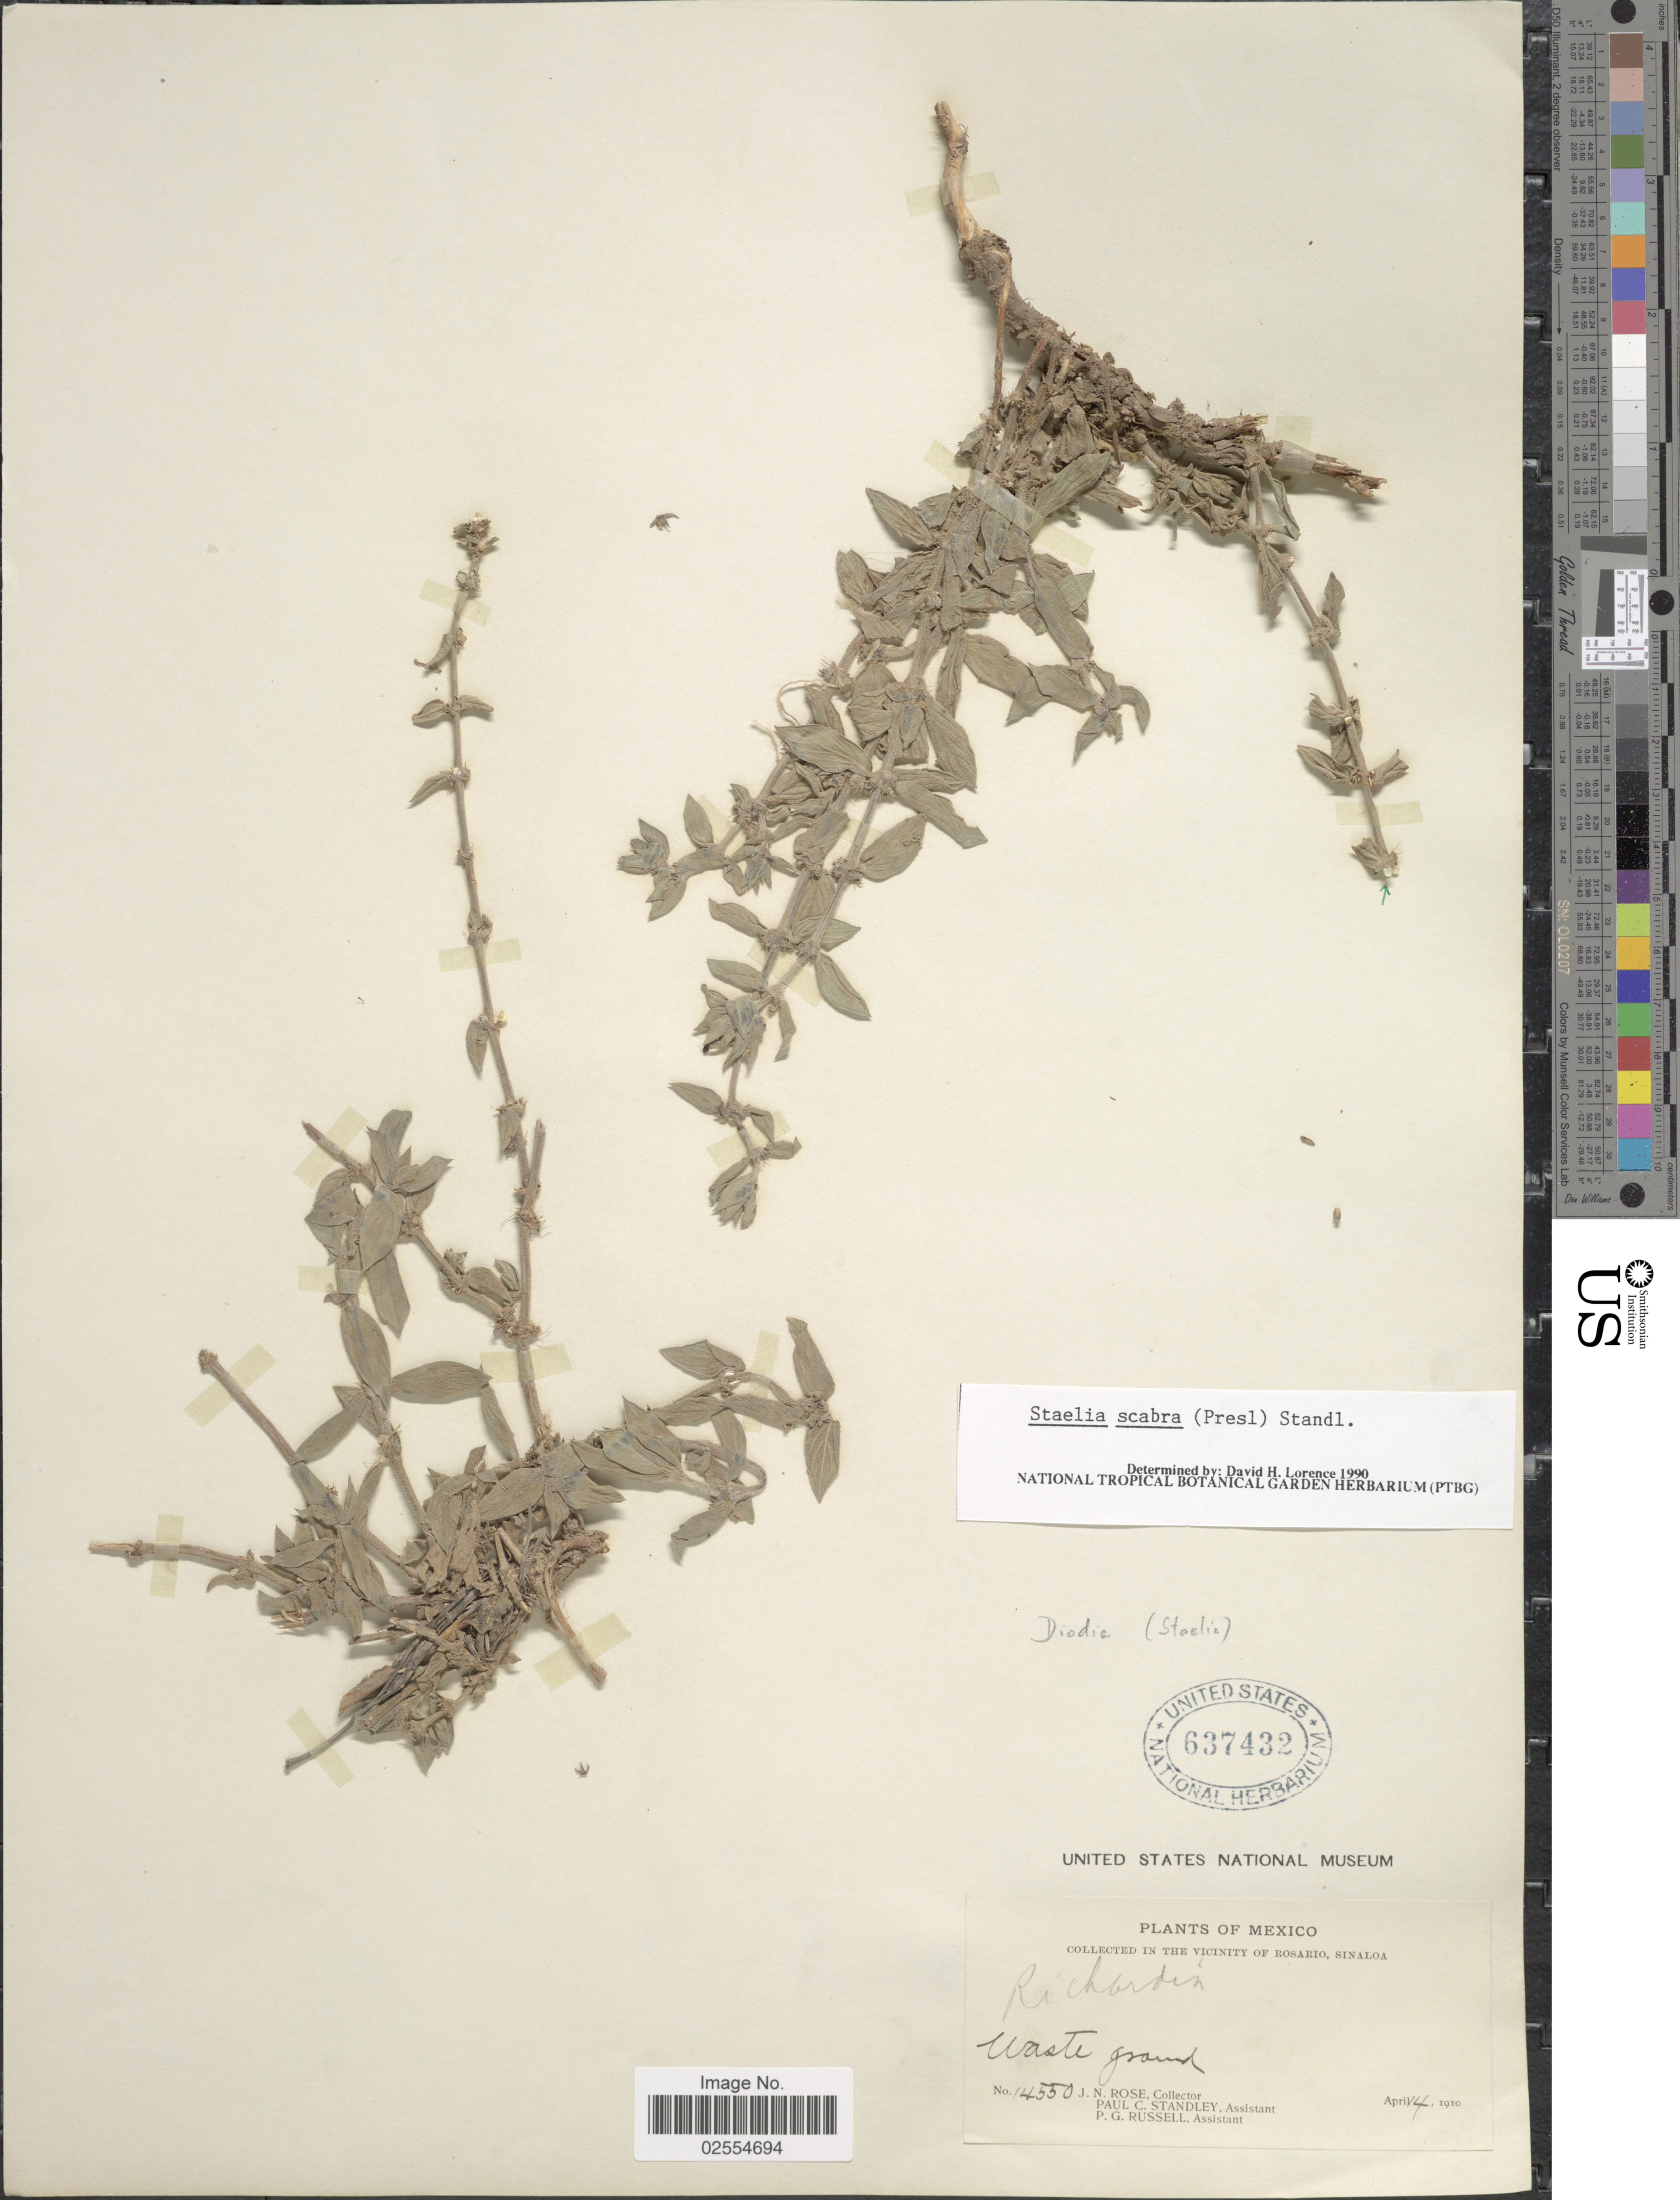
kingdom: Plantae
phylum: Tracheophyta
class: Magnoliopsida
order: Gentianales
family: Rubiaceae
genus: Staelia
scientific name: Staelia scabra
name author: (C. Presl) Standl.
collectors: J. N. Rose, P. C. Standley & P. G. Russell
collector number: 14550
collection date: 1910-04-14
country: Mexico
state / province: Sinaloa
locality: In theVicinity of Rosario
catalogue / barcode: US 637432